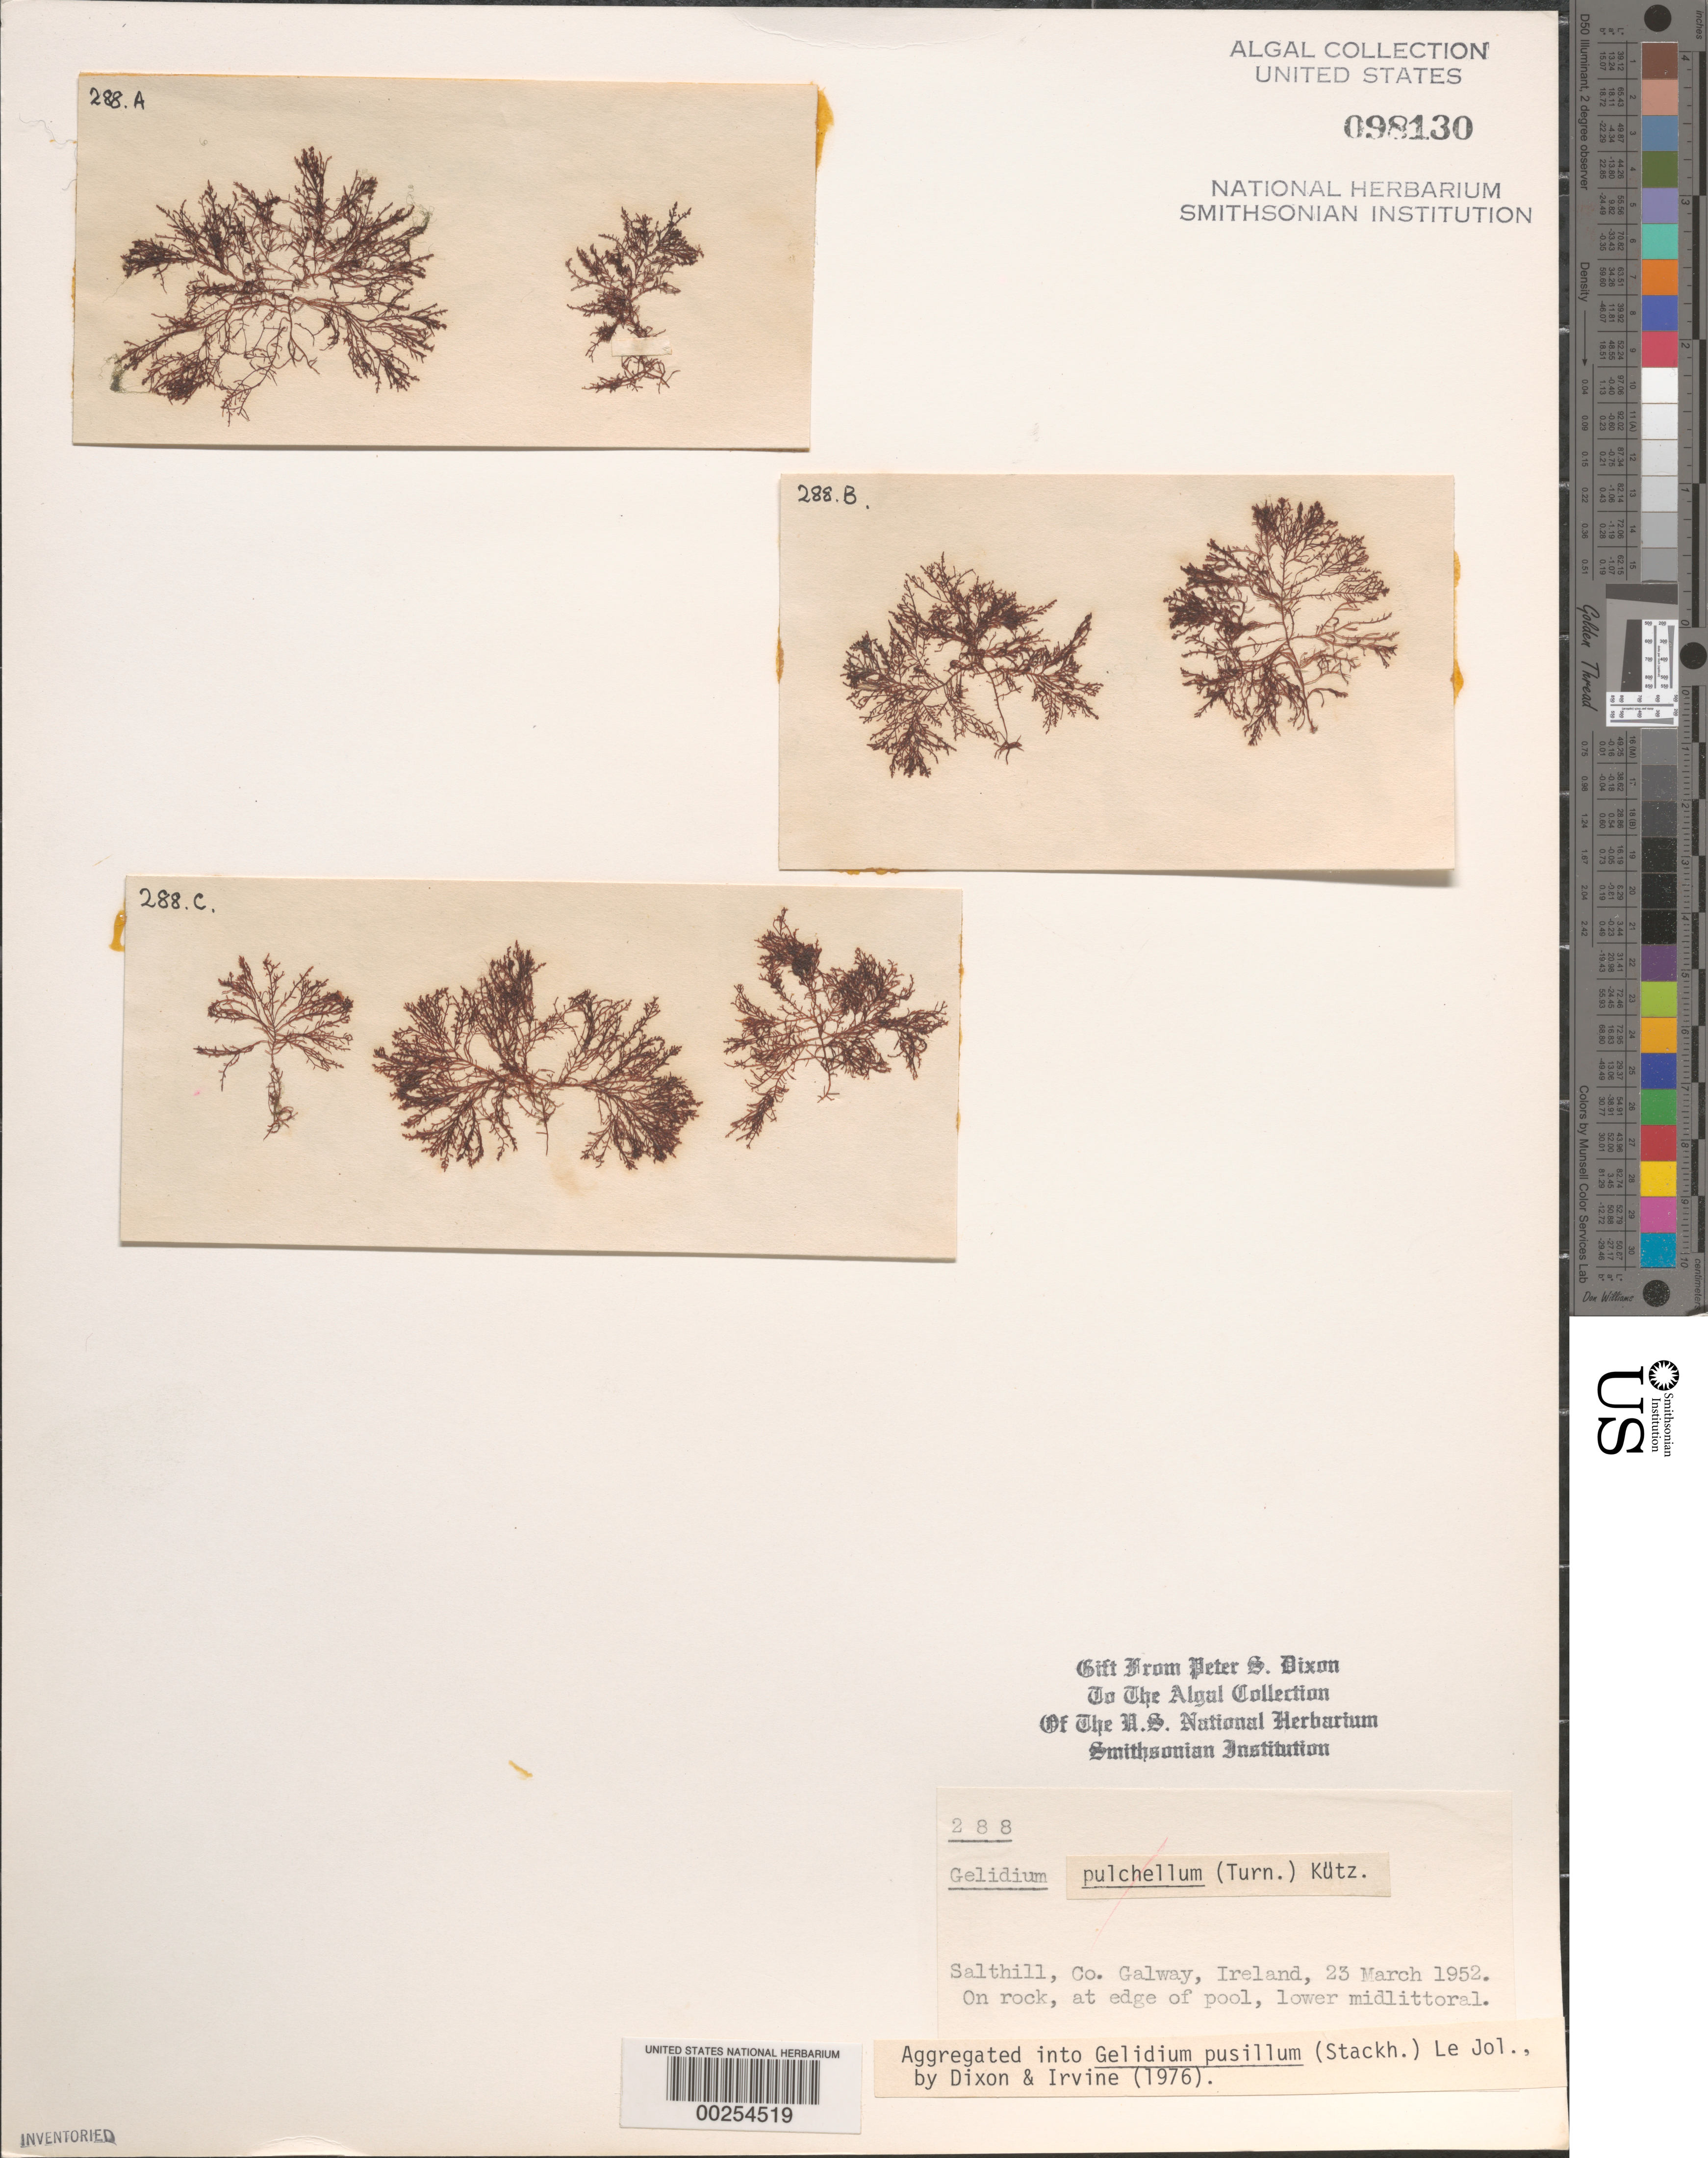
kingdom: Plantae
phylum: Rhodophyta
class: Florideophyceae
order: Gelidiales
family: Gelidiaceae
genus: Gelidium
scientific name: Gelidium pusillum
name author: (Stackh.) Le Jol.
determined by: Dixon, P. S.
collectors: P. S. Dixon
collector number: PSD 288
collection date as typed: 23 Mar 1952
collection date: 1952-03-23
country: Ireland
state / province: Connaught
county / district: Galway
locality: Salthill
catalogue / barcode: US 98130